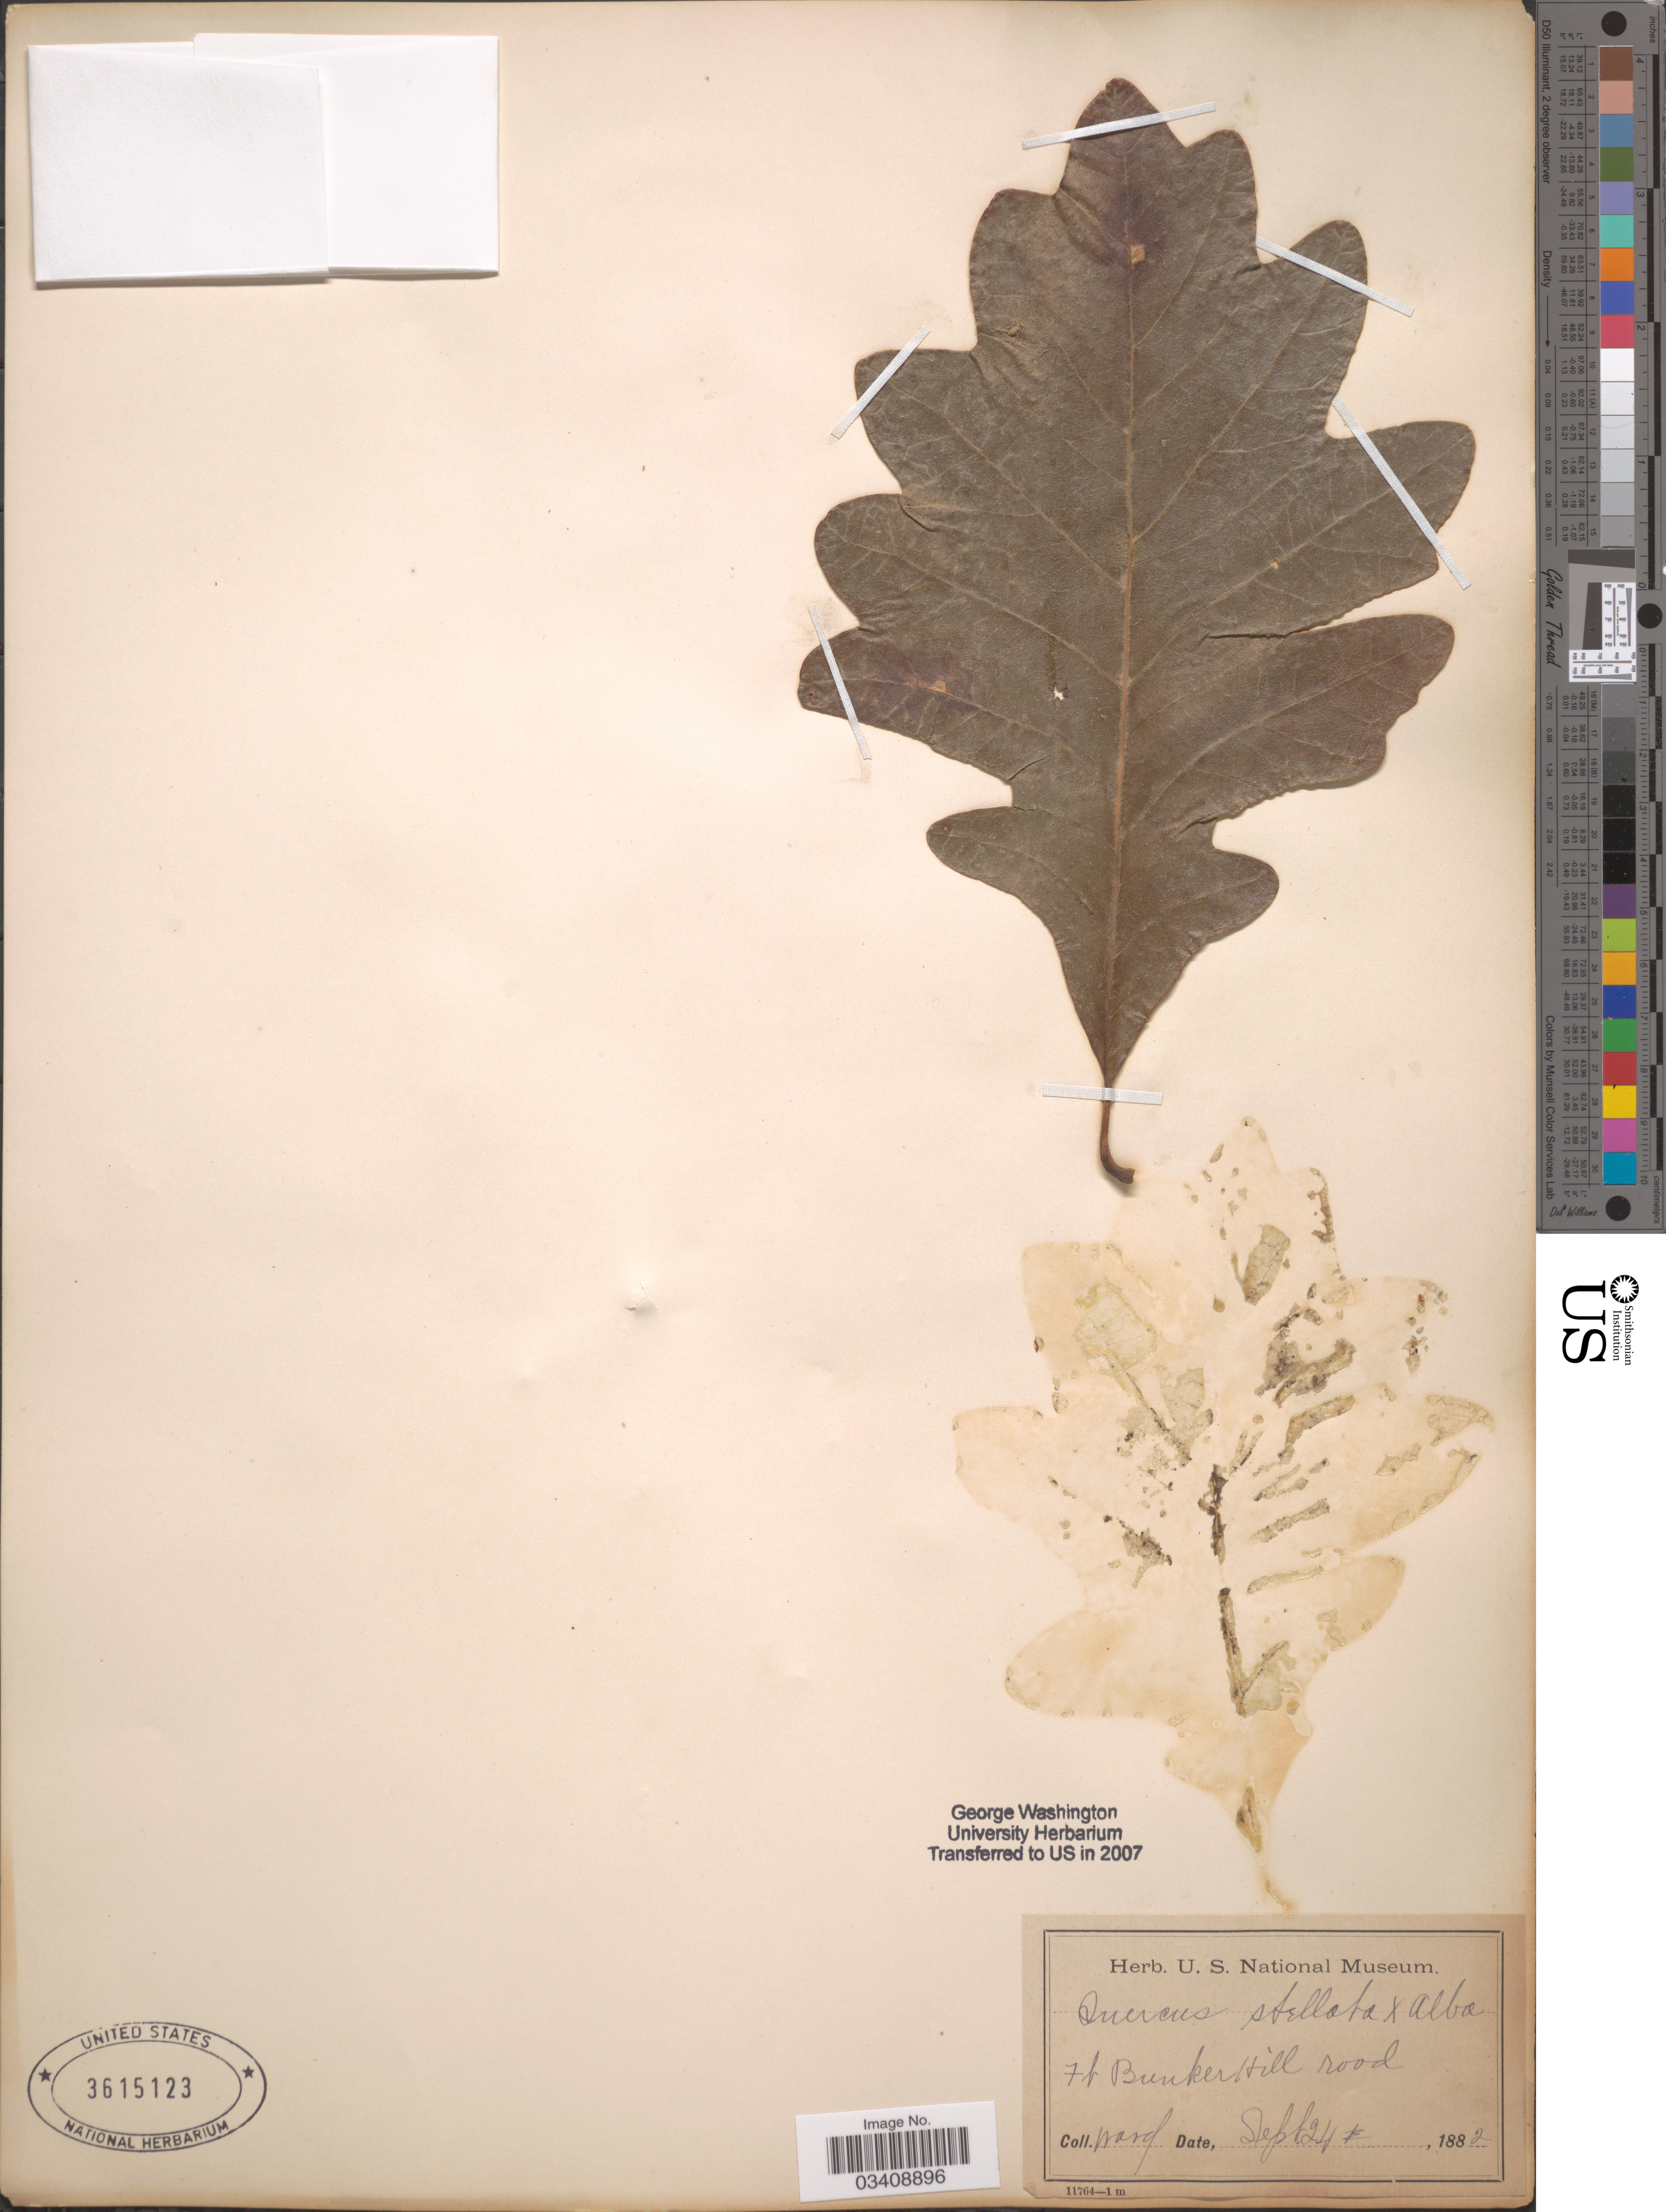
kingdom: Plantae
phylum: Tracheophyta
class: Magnoliopsida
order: Fagales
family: Fagaceae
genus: Quercus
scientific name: Quercus stellata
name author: Wangenh.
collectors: -- Ward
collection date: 1882-09-24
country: United States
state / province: District of Columbia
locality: Ft Bunker Hill road.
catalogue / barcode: US 3615123